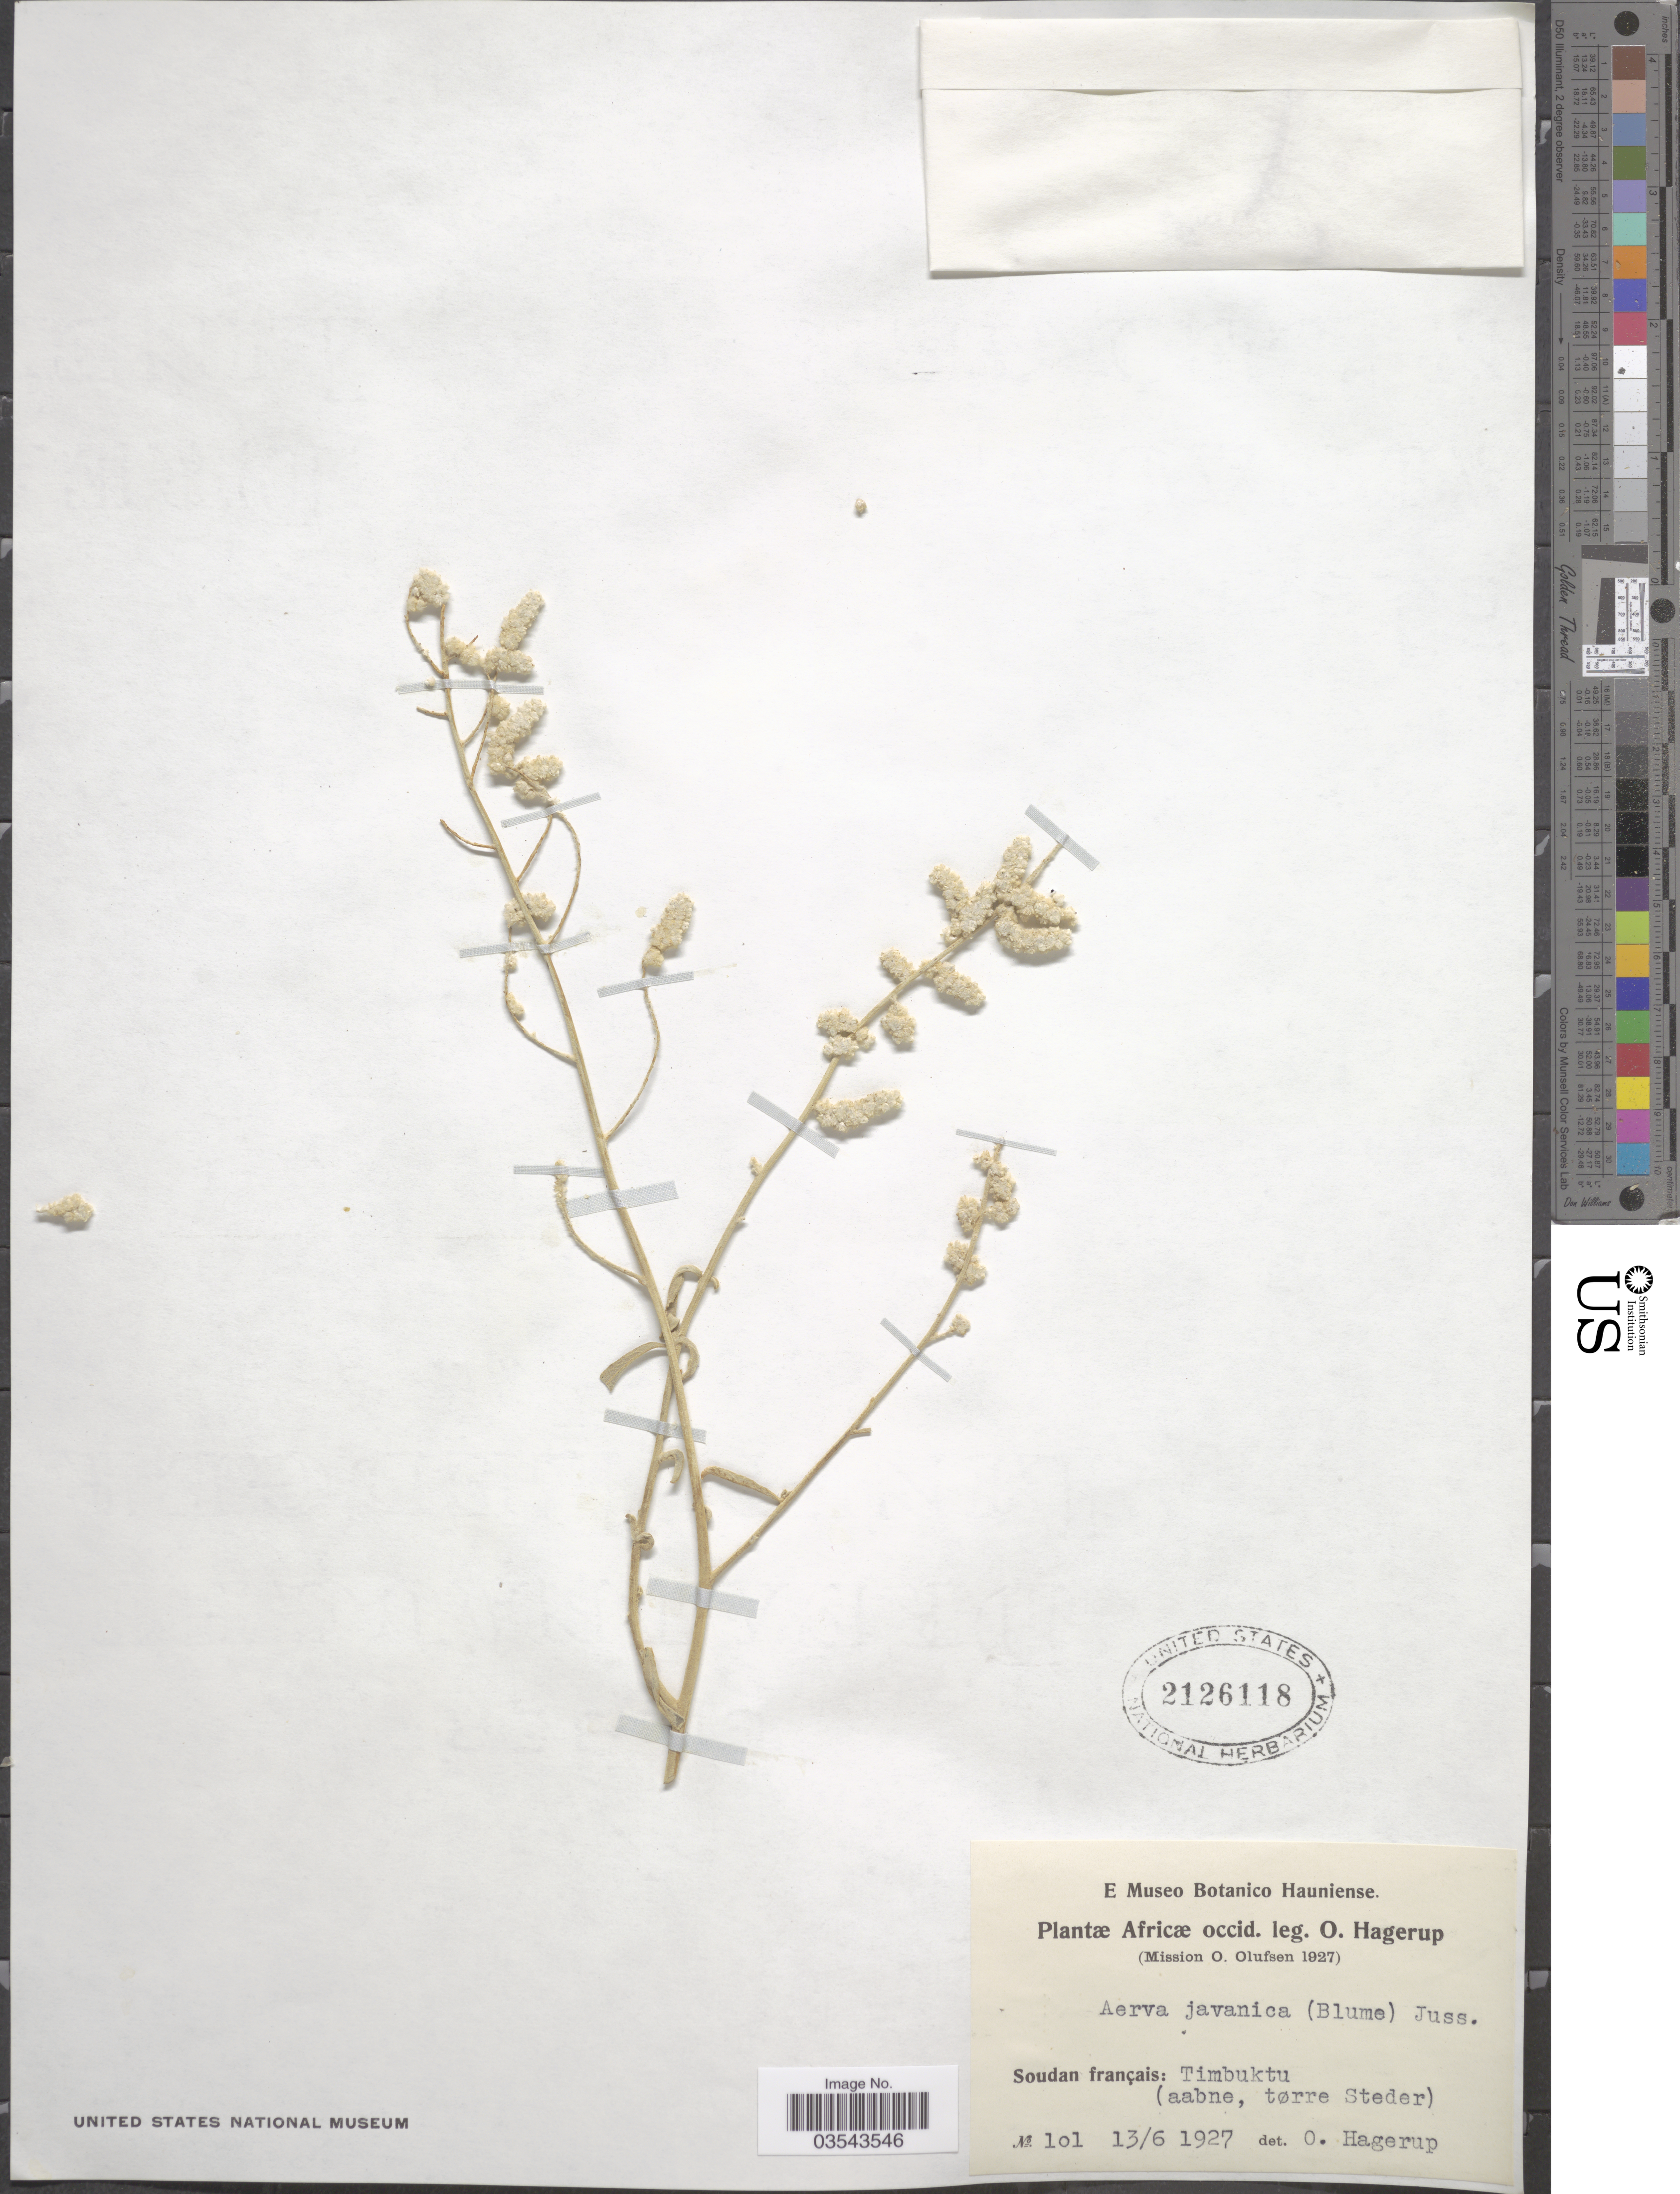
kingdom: Plantae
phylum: Tracheophyta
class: Magnoliopsida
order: Caryophyllales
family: Amaranthaceae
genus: Aerva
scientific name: Aerva javanica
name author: (Burm. f.) Juss. ex Schult.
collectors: O. Hagerup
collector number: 101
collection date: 1927-06-13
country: Mali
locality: Africæ occid. Soudan français: Timbuktu (aabne, tørre Steder).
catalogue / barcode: US 2126118